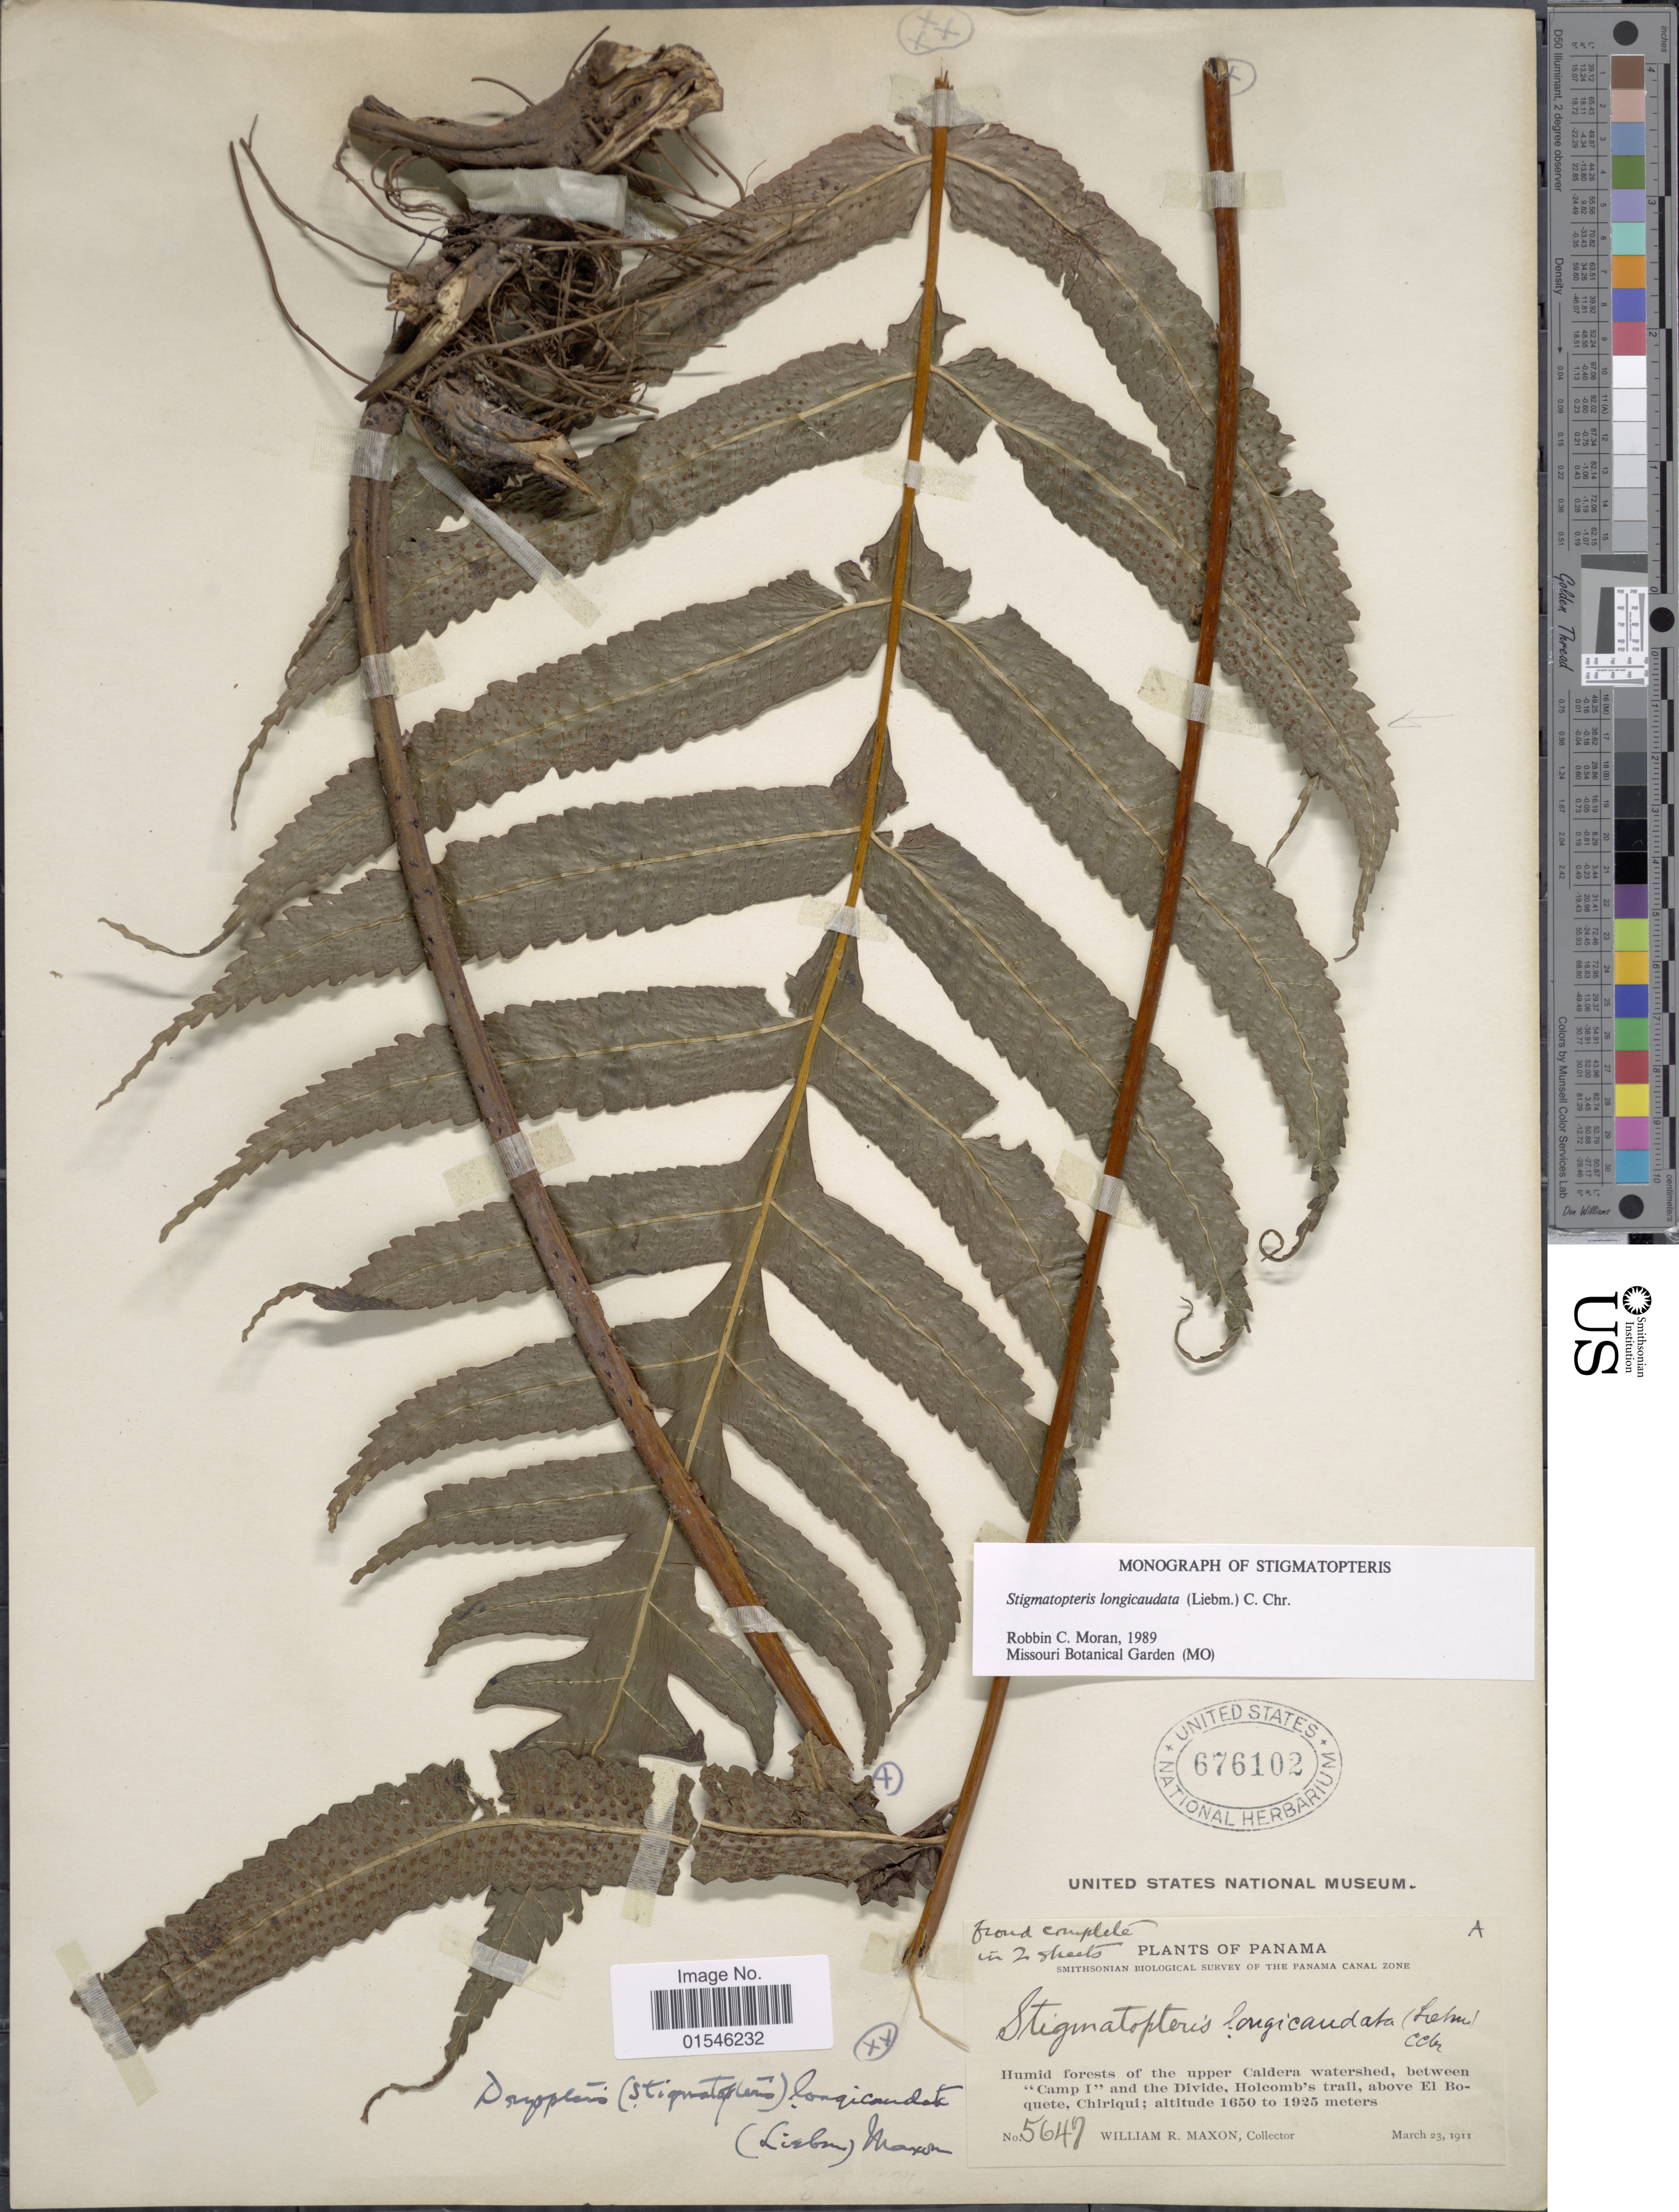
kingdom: Plantae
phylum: Tracheophyta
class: Polypodiopsida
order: Polypodiales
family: Dryopteridaceae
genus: Stigmatopteris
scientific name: Stigmatopteris longicaudata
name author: (Leibm.) C. Chr.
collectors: W. R. Maxon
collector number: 5647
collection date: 1911-03-23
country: Panama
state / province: Chiriqui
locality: Humid forests of the upper Caldera watershed, between 'Camp I' and the Divide, Holcom's trail, above El Boquete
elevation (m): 1650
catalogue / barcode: US 676102